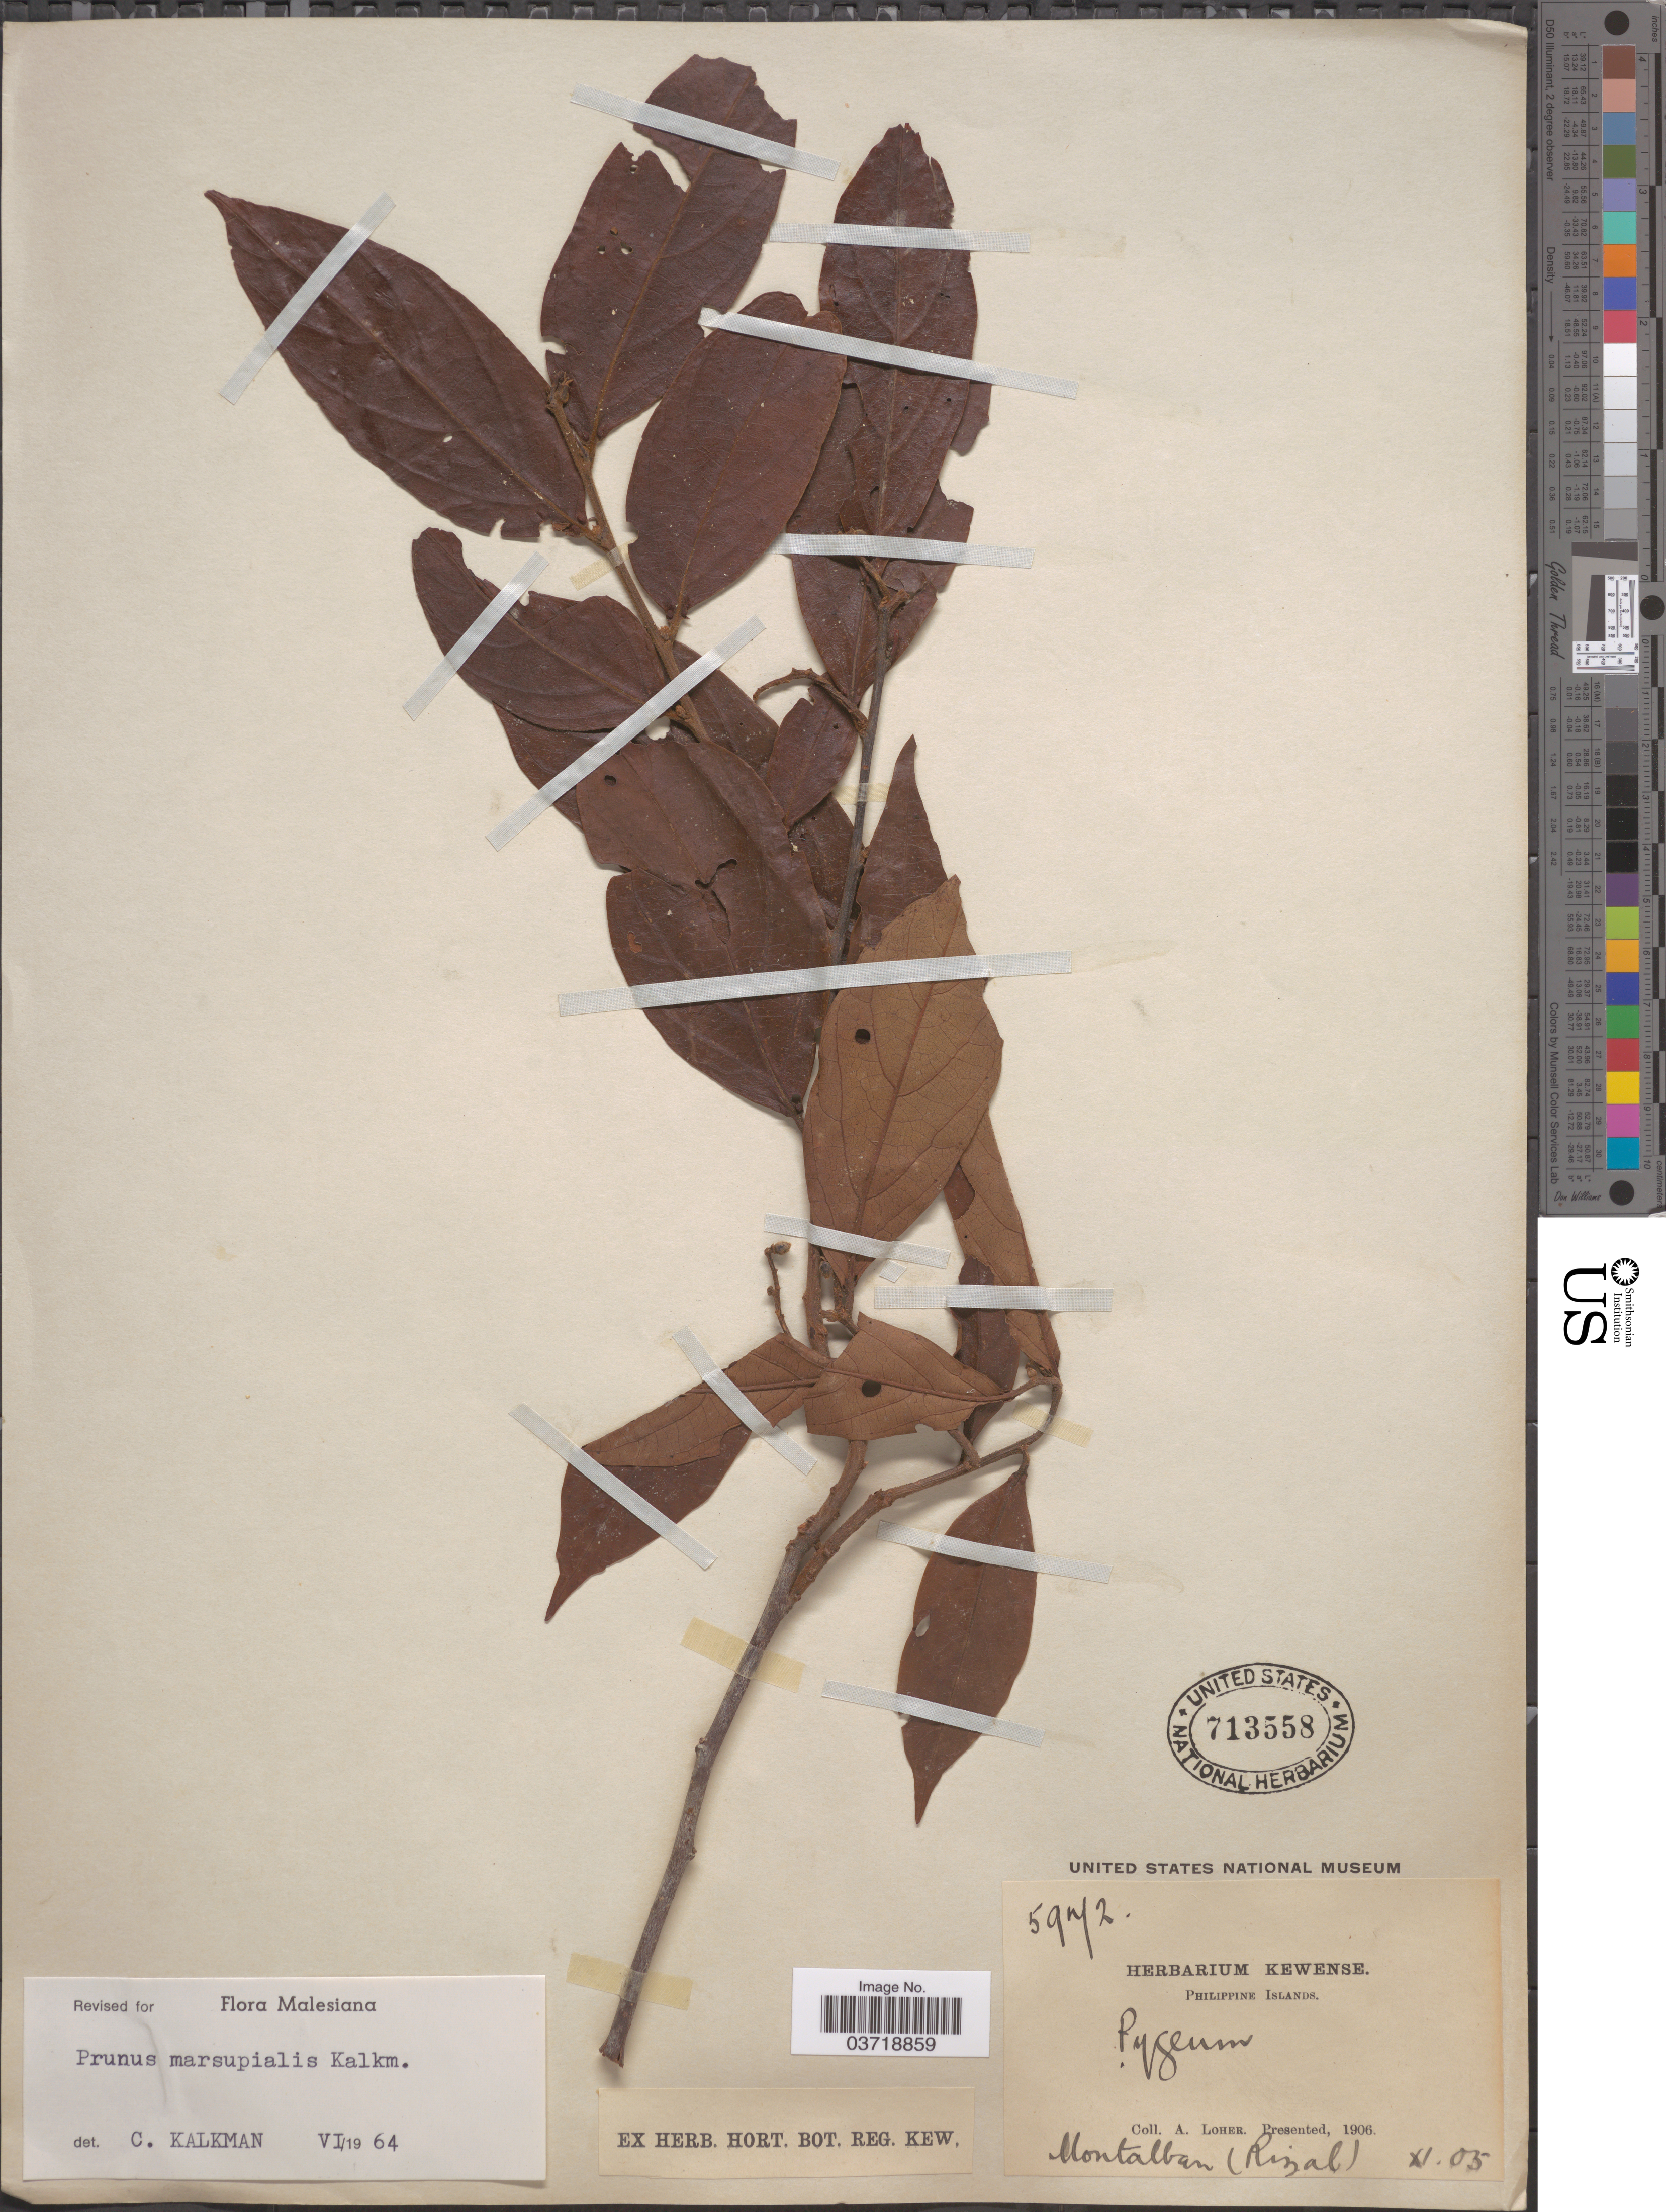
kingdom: Plantae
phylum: Tracheophyta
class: Magnoliopsida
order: Rosales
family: Rosaceae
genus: Prunus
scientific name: Prunus marsupialis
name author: Kalkman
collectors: A. Loher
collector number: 5972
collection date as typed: Transcribed d/m/y: /11/5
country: Philippines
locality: Montalban (Rizal).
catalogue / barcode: US 713558